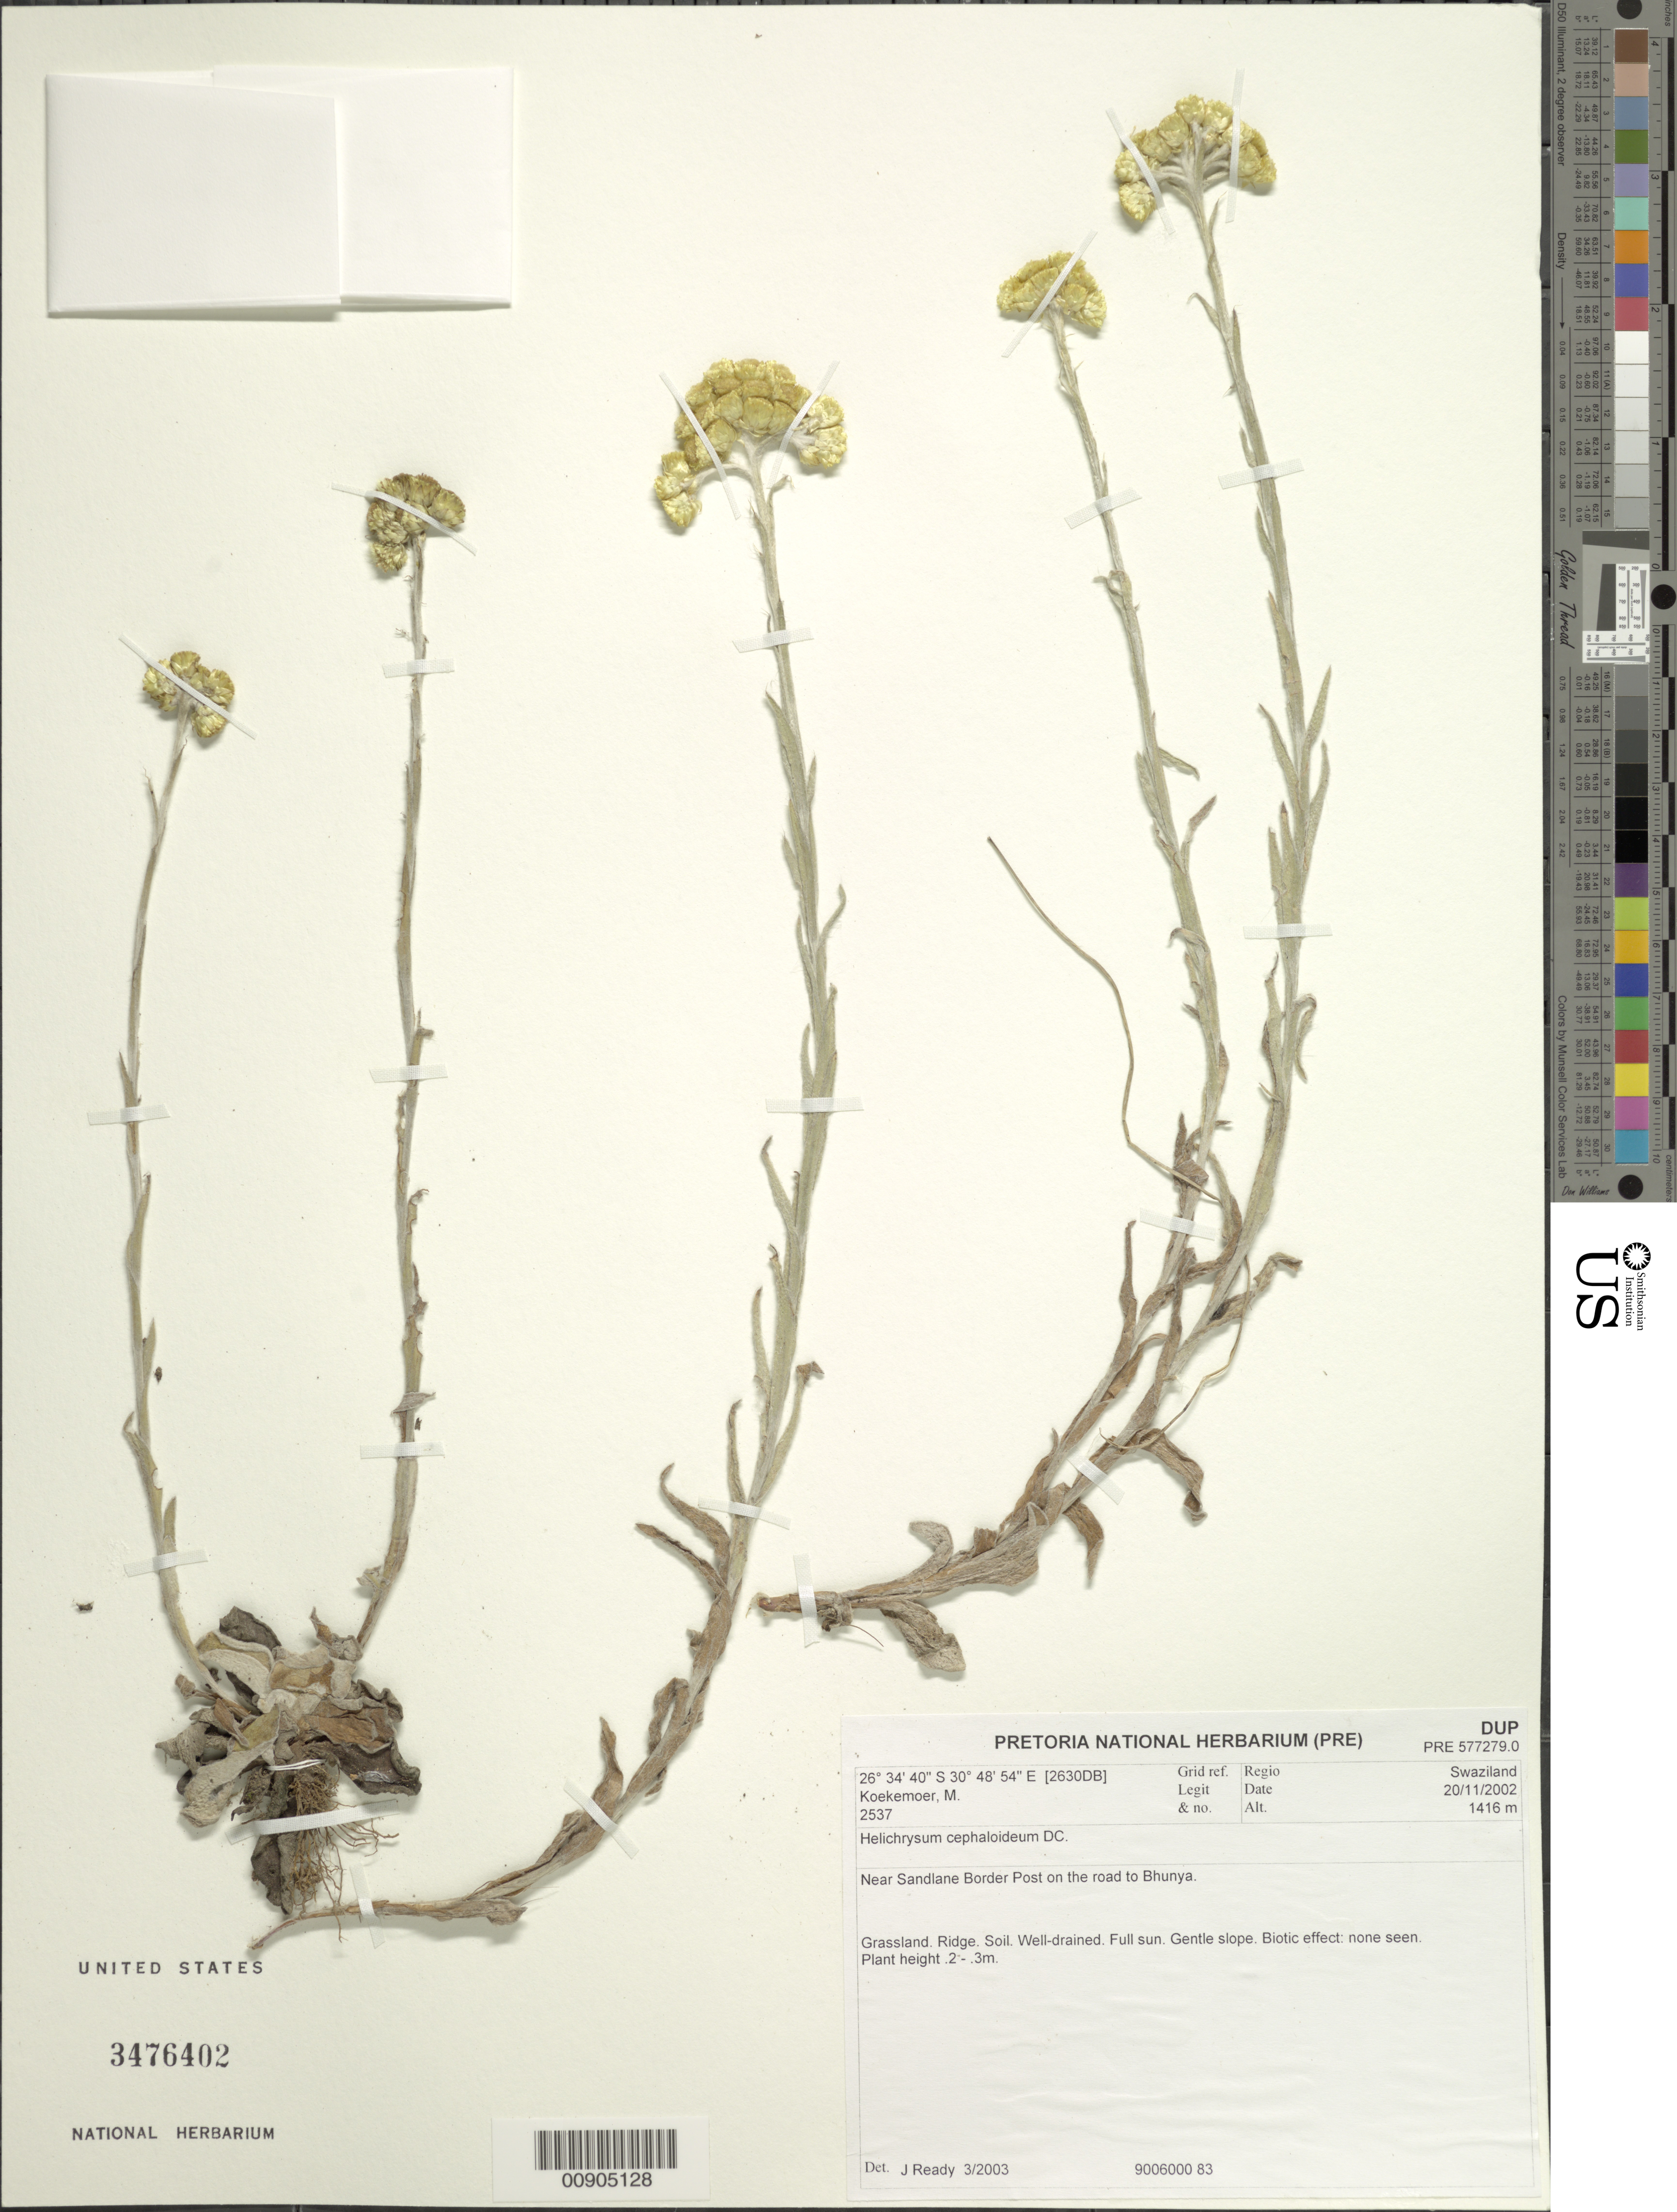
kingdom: Plantae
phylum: Tracheophyta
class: Magnoliopsida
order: Asterales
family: Asteraceae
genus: Helichrysum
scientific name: Helichrysum cephaloideum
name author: DC.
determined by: Ready, J.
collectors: M. Koekemoer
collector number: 2537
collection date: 2002-11-20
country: Eswatini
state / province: Manzini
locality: Sandlane Border Post, on road to Bhunya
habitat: Grassland, ridge, well-drained, full sun, gentle slope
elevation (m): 1416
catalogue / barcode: US 3476402